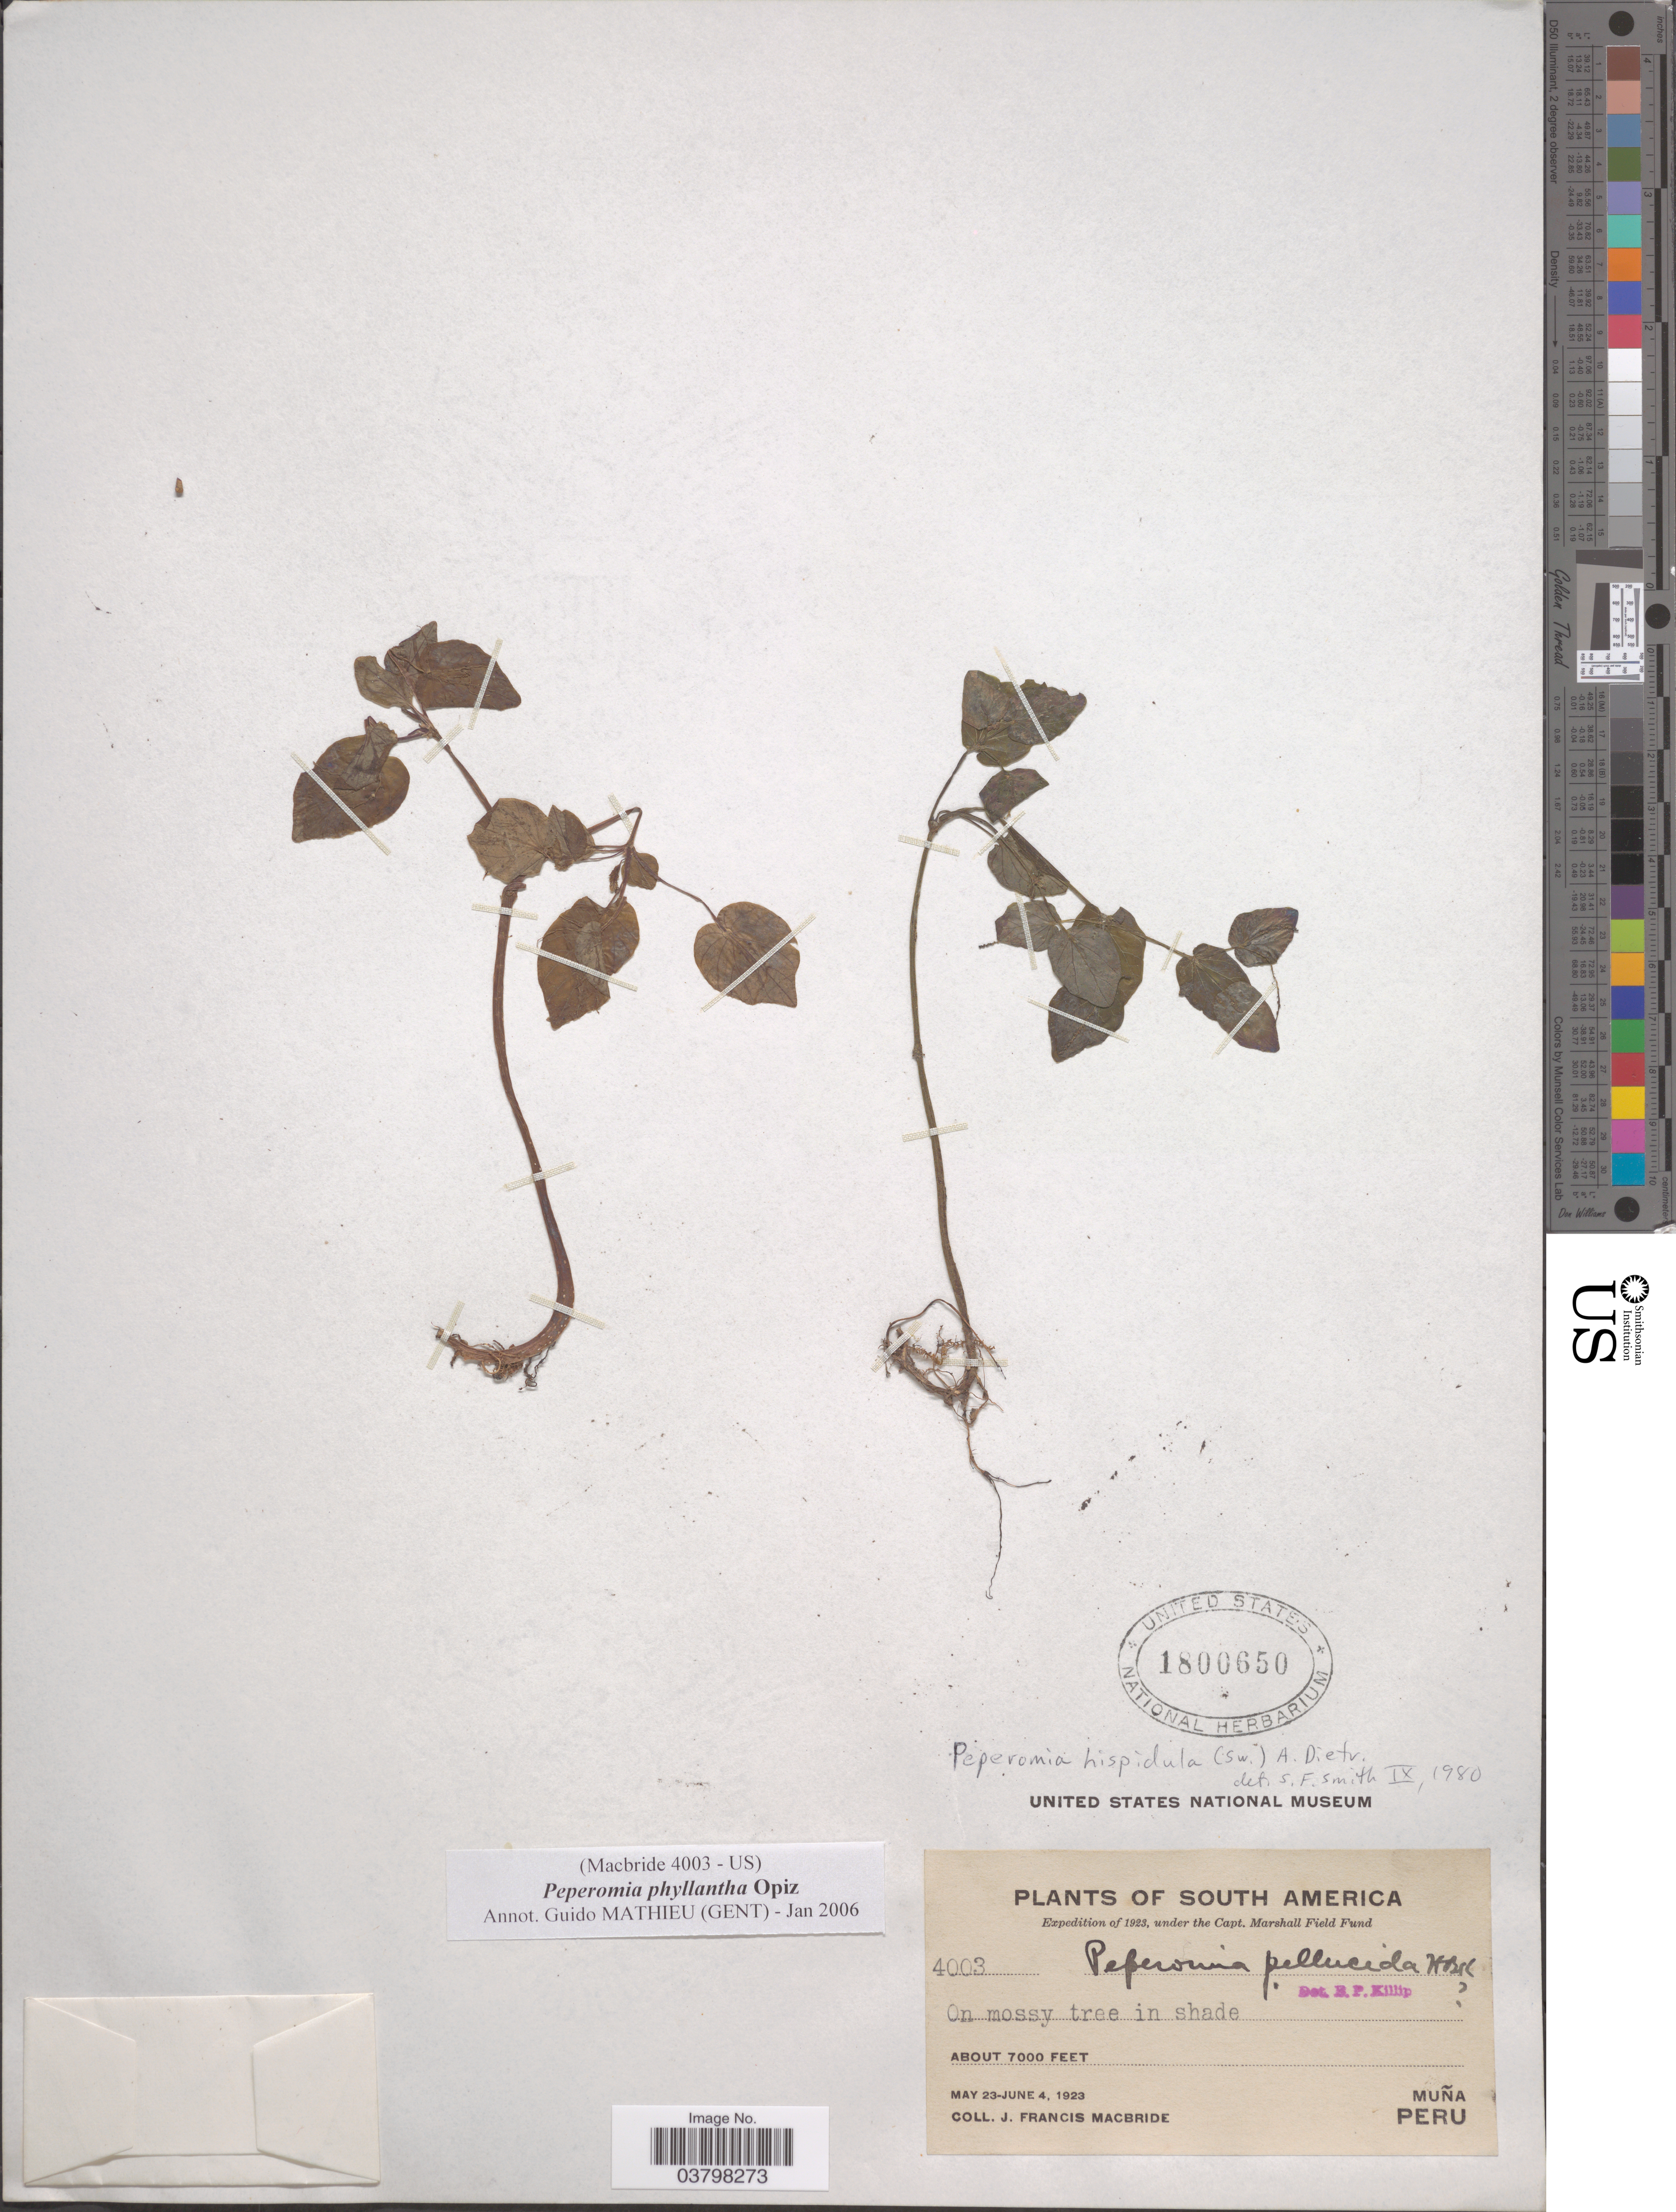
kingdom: Plantae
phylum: Tracheophyta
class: Magnoliopsida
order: Piperales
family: Piperaceae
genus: Peperomia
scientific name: Peperomia phyllantha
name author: Opiz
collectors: J. F. Macbride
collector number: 4003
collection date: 1923-05-23/1923-06-04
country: Peru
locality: Muña.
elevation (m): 2134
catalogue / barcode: US 1800650